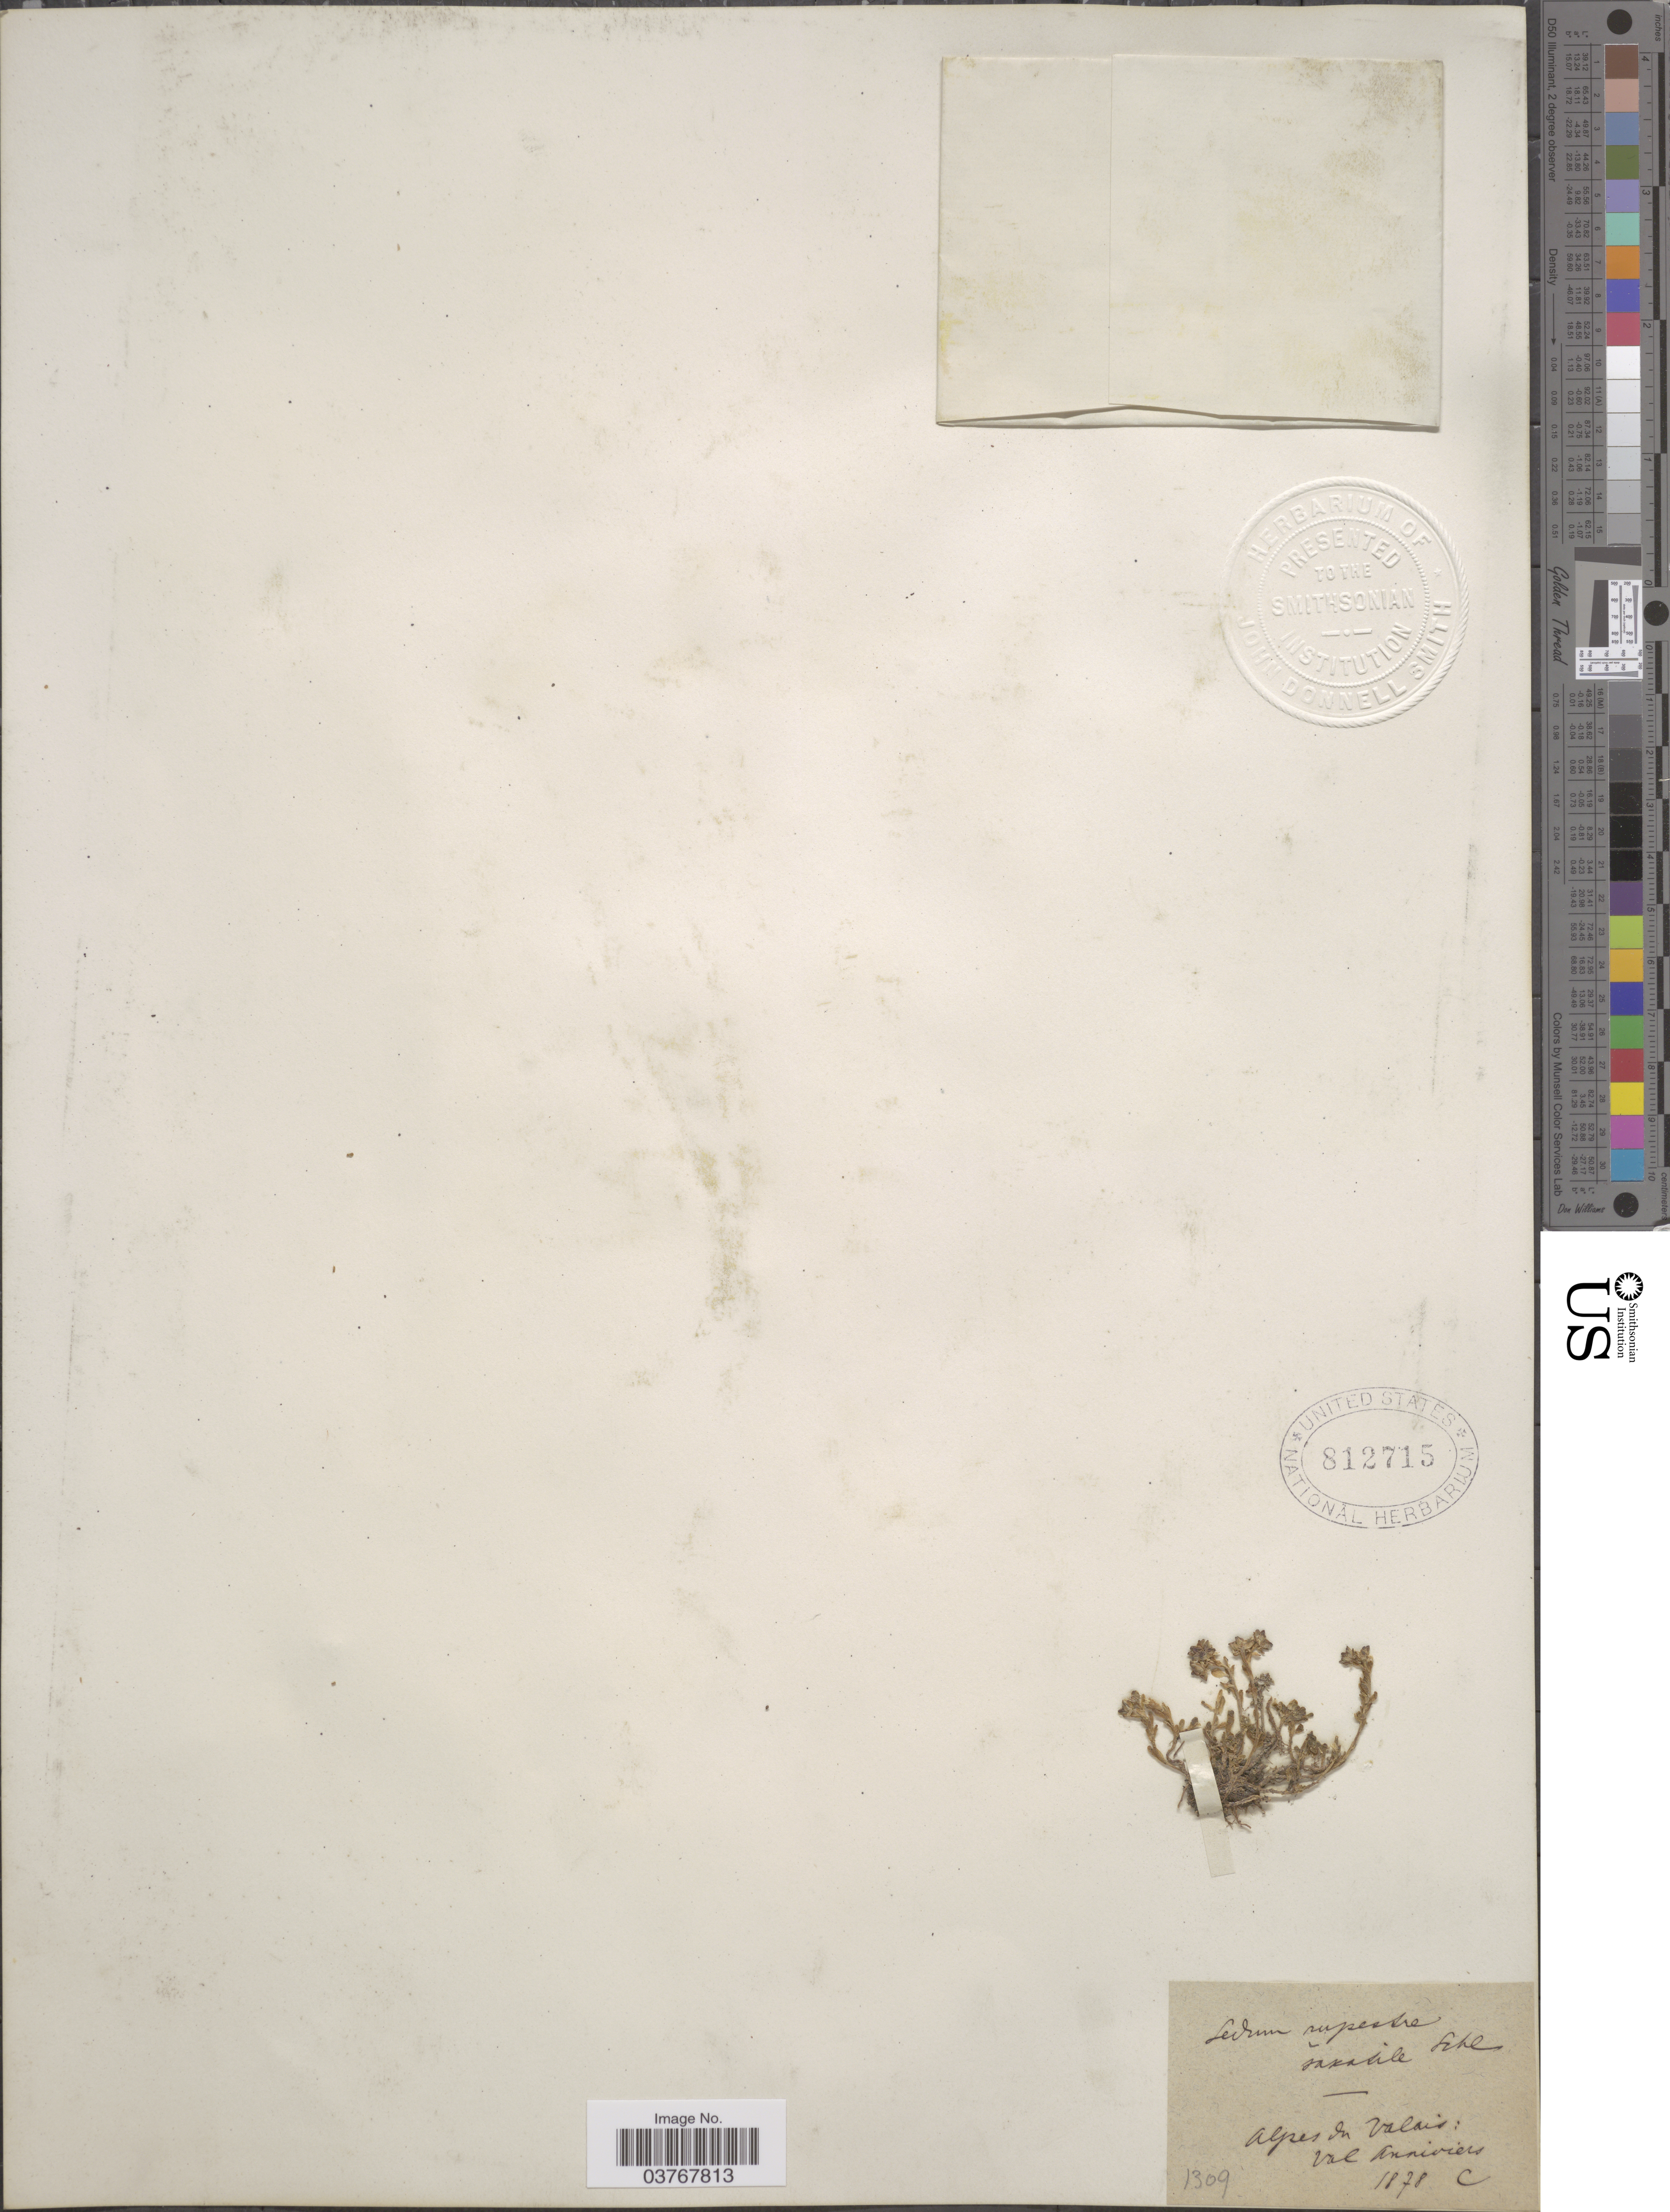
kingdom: Plantae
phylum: Tracheophyta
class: Magnoliopsida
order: Saxifragales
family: Crassulaceae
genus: Petrosedum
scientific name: Petrosedum rupestre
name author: (L.) P.V. Heath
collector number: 1309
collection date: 1878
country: Switzerland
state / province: Valais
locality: Alpes du Valais: val Anniviers.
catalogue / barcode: US 812715